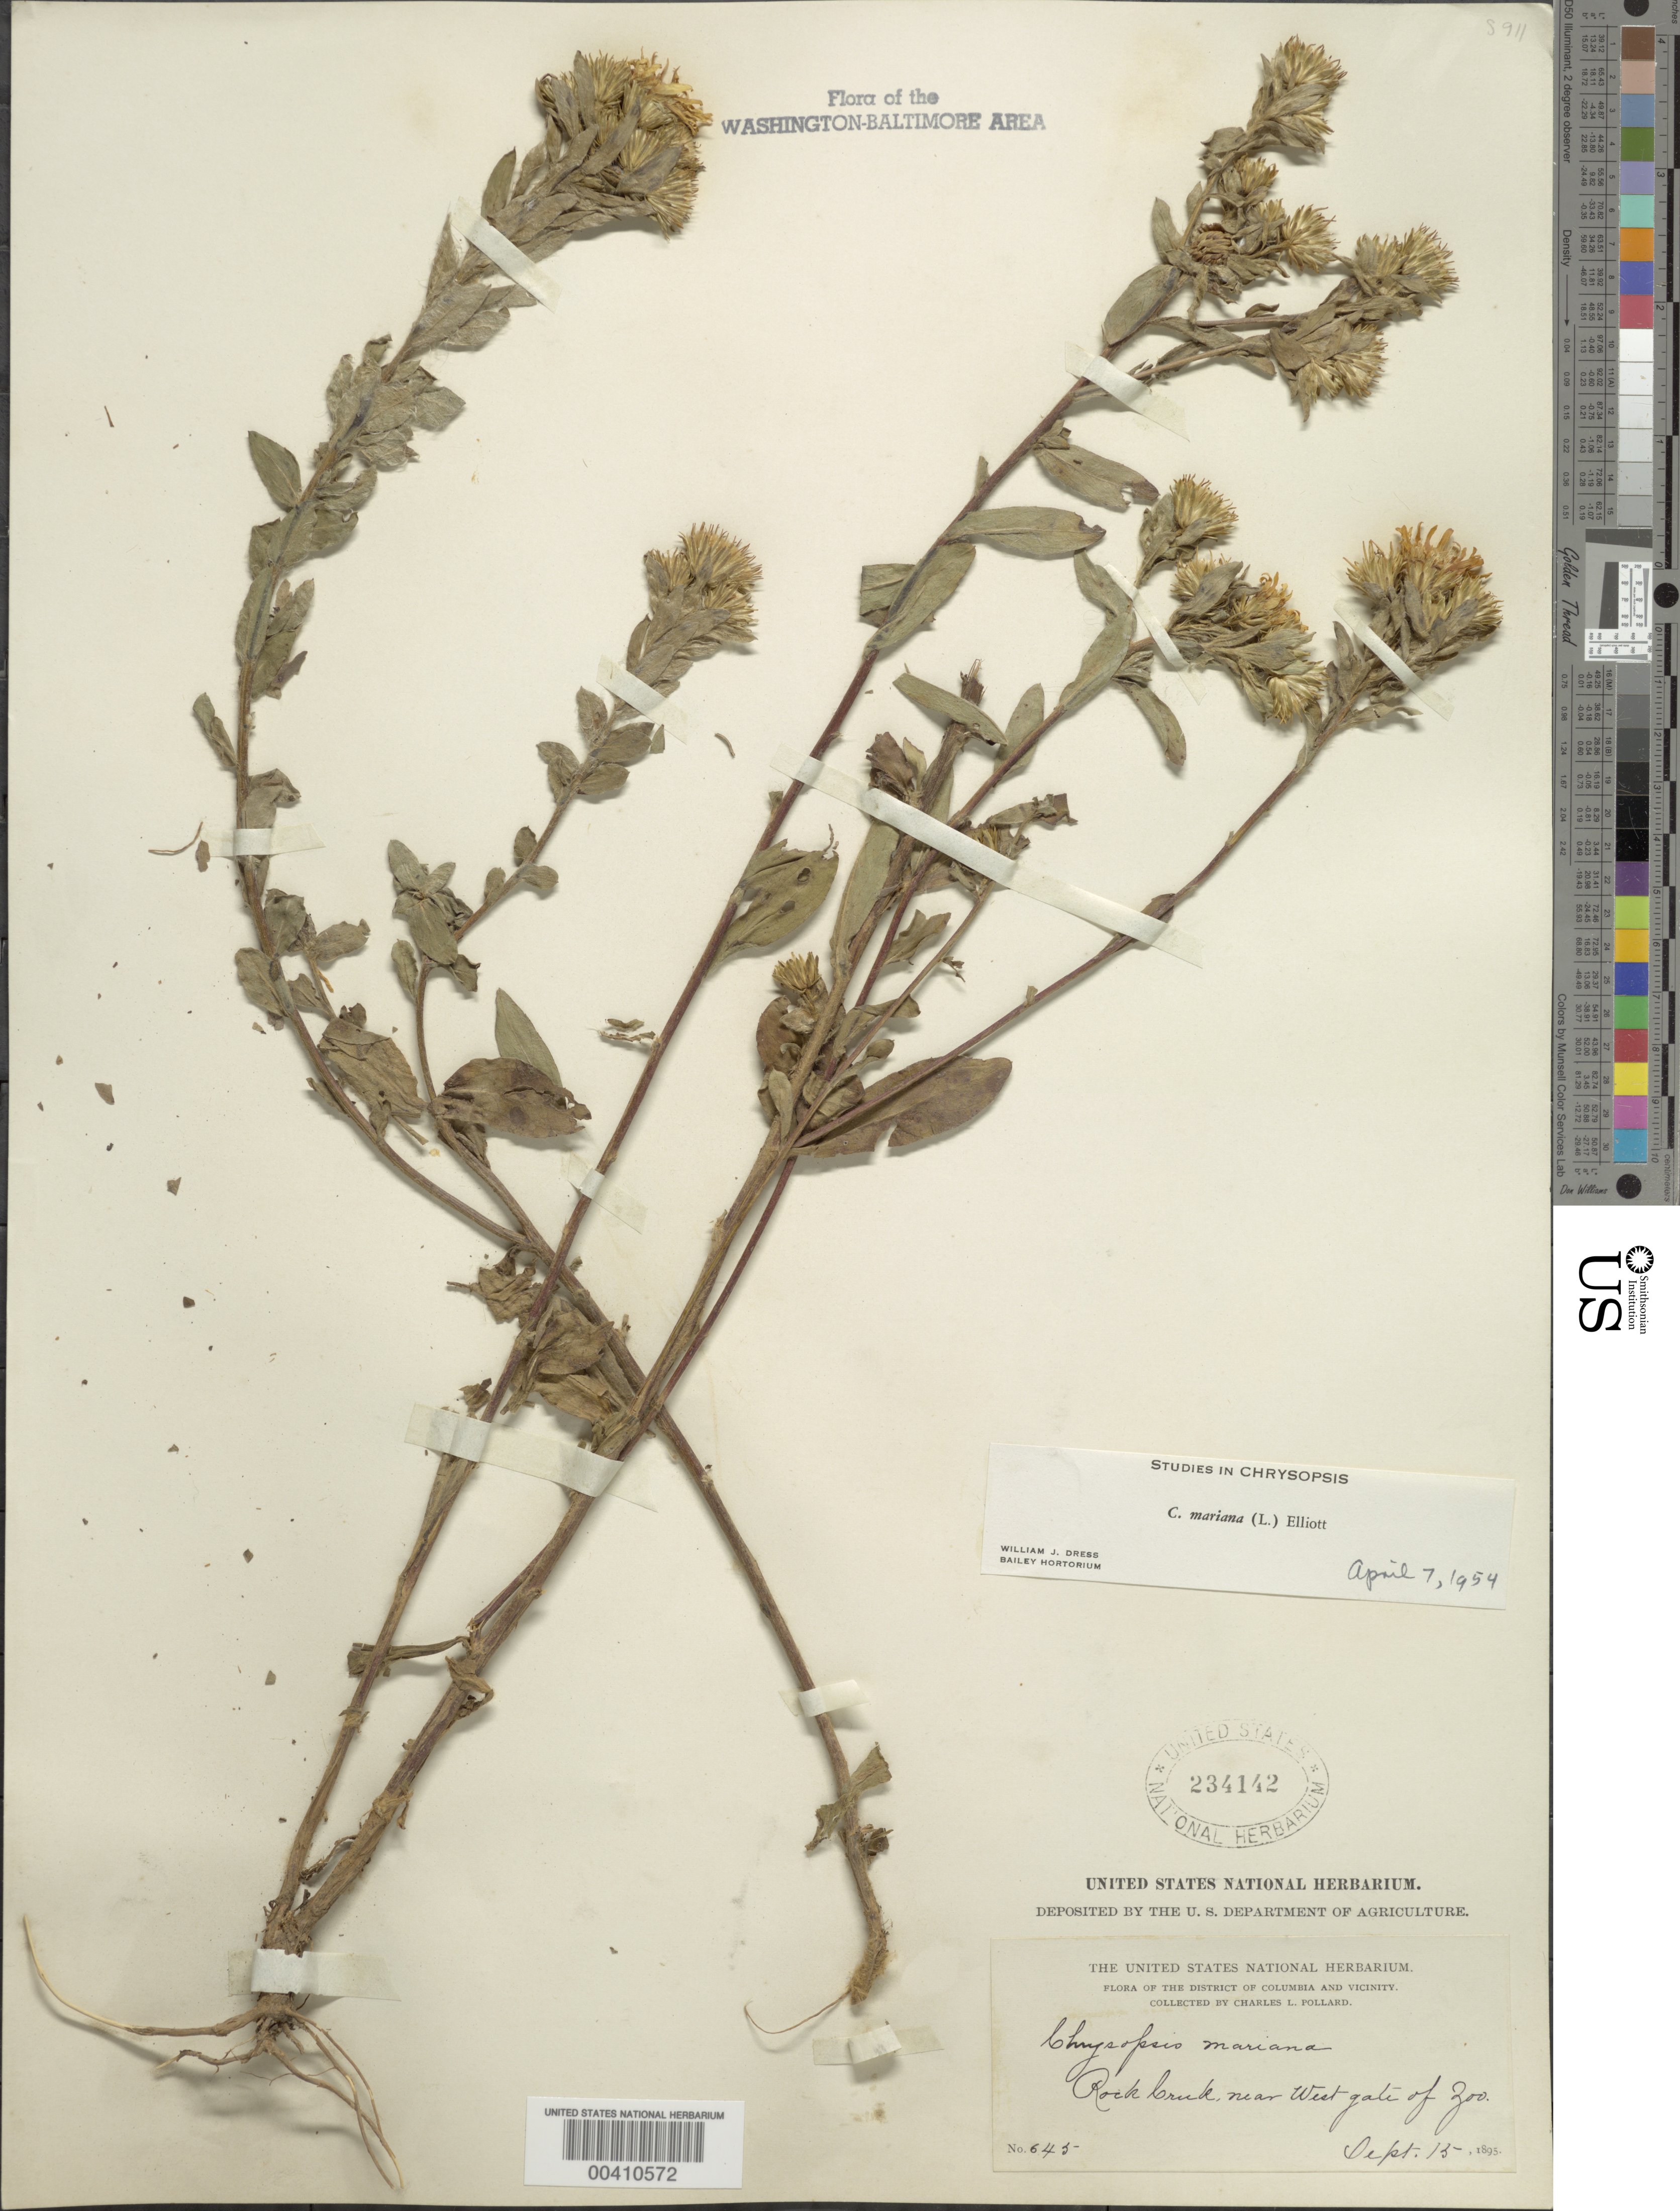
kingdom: Plantae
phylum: Tracheophyta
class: Magnoliopsida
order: Asterales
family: Asteraceae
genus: Chrysopsis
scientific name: Chrysopsis mariana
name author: (L.) Elliott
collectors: C. L. Pollard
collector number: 645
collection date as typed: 15 Sep 1895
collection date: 1895-09-15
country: United States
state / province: District of Columbia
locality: Rock Creek near west gate of Zoo Rock Creek Park & vicinity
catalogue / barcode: US 234142